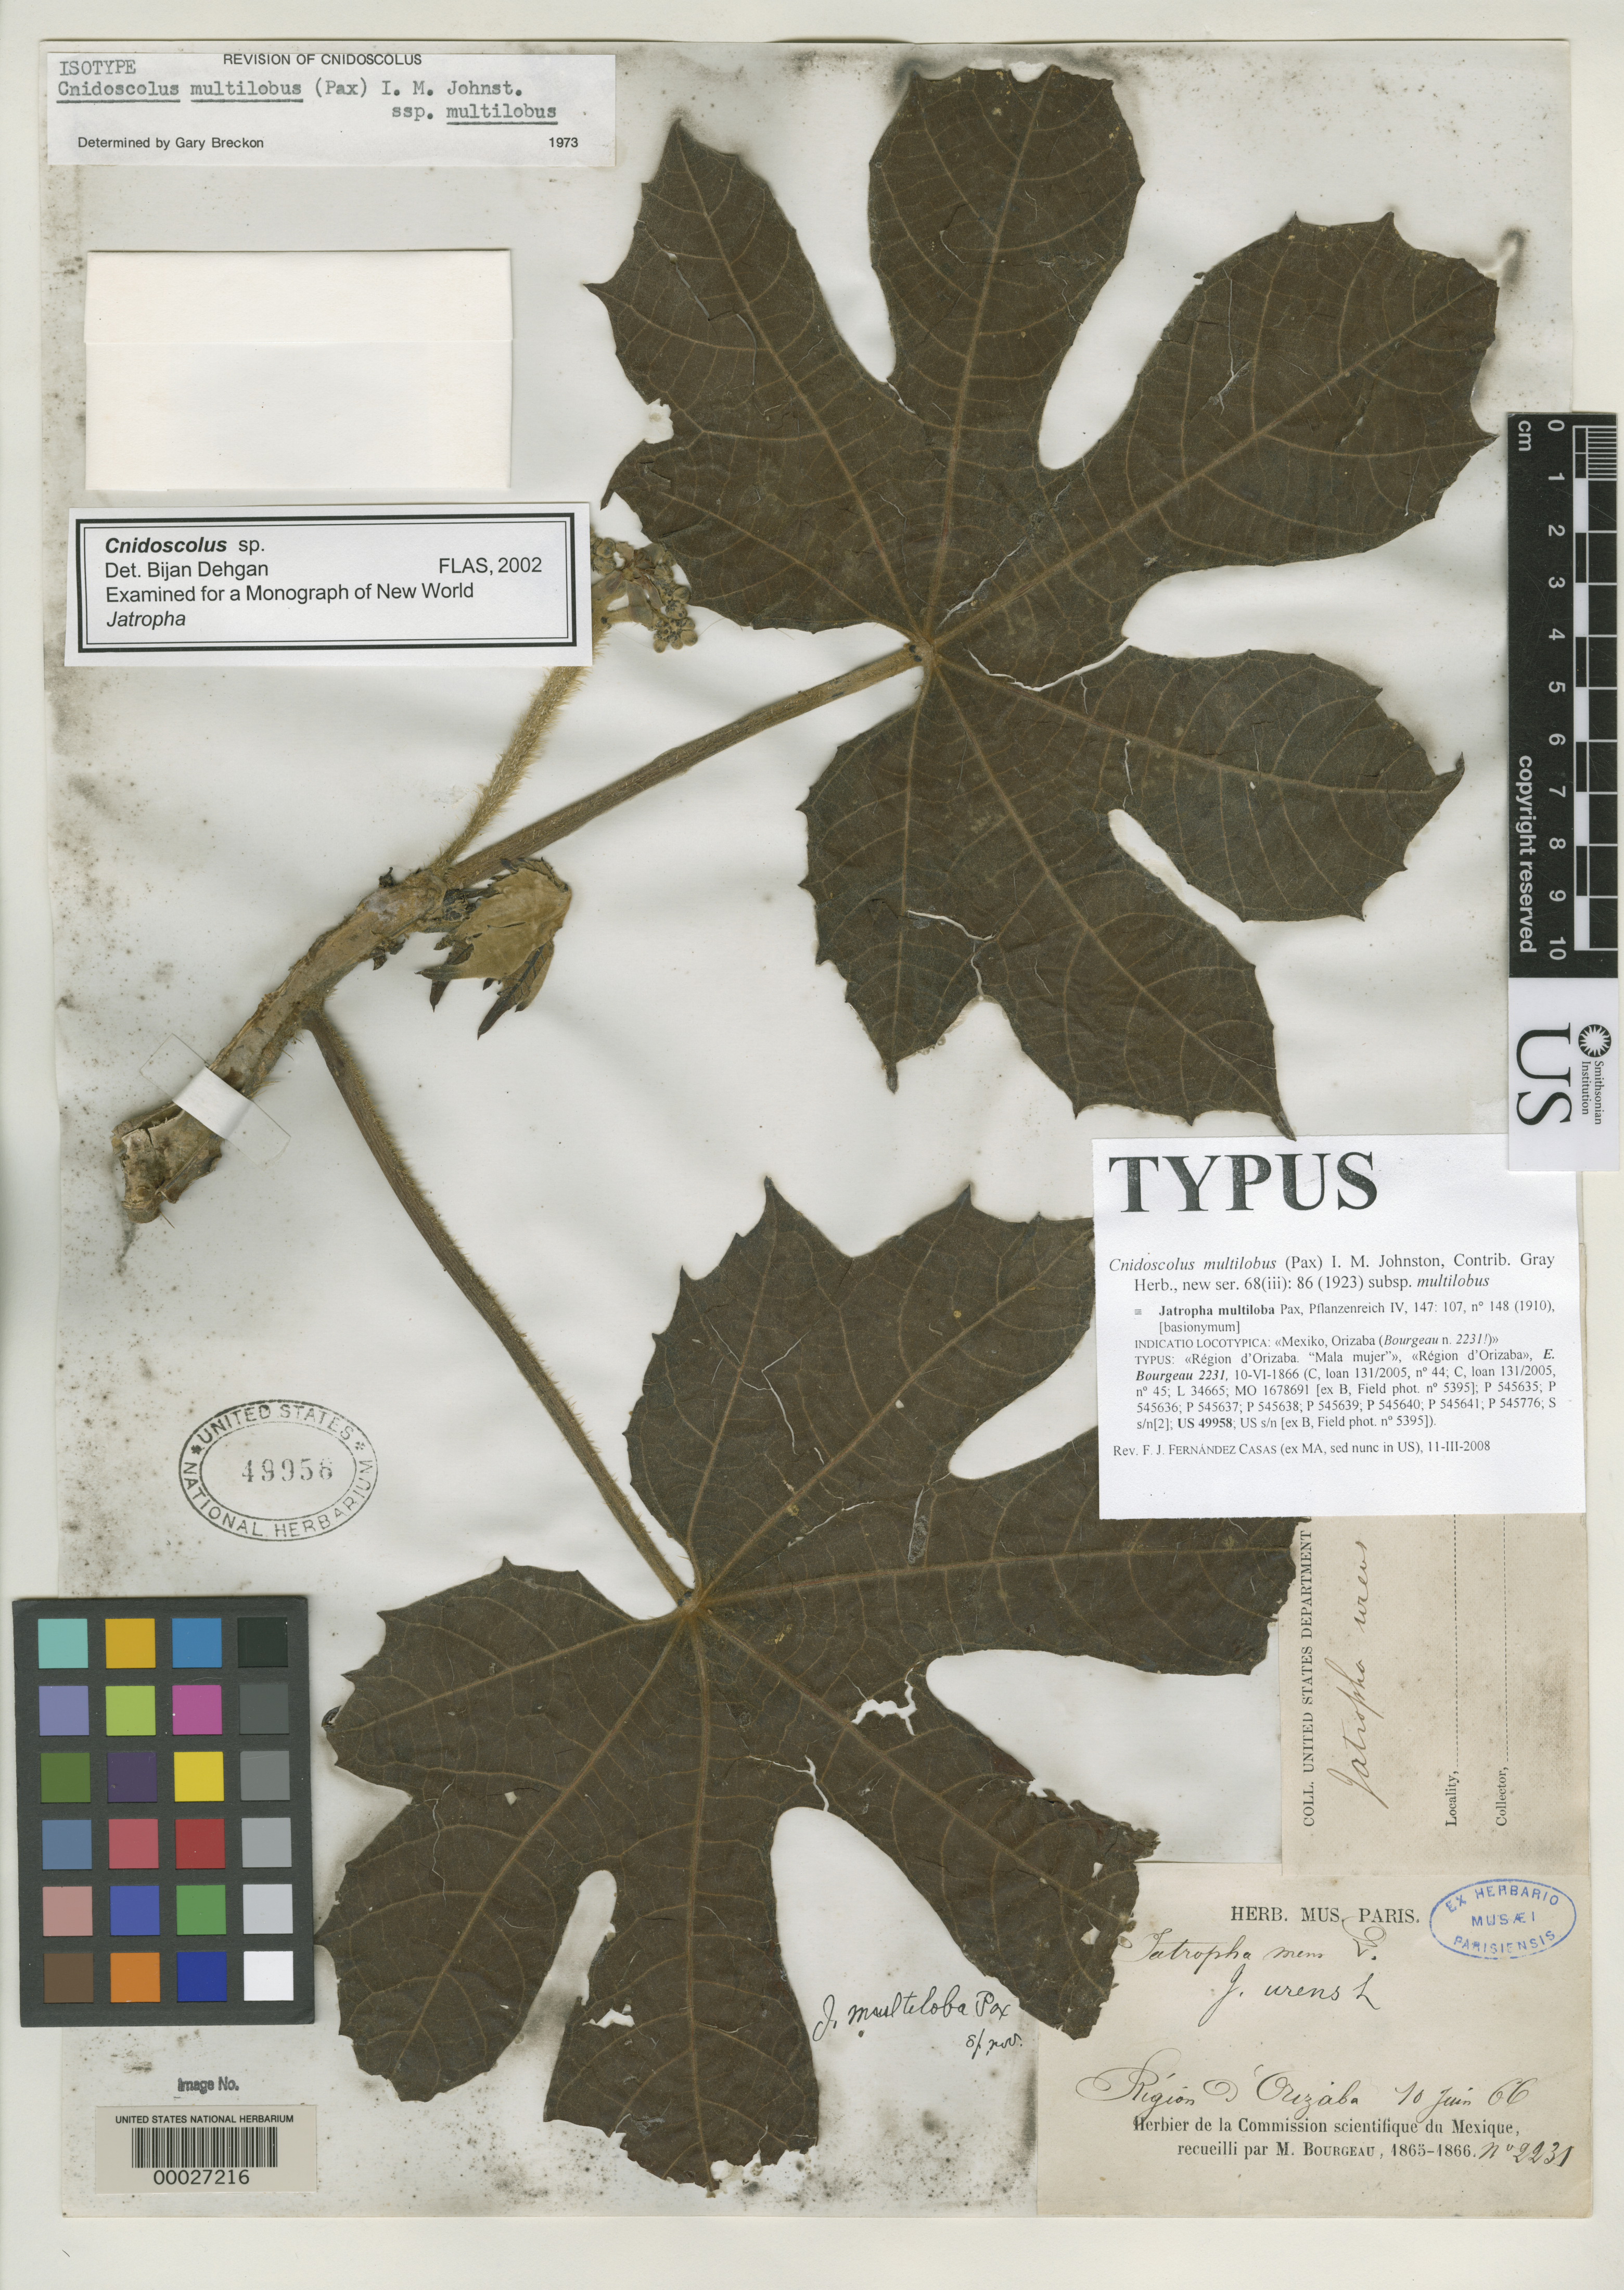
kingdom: Plantae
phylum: Tracheophyta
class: Magnoliopsida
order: Malpighiales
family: Euphorbiaceae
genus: Jatropha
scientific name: Jatropha multiloba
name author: Pax in Engl.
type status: Isotype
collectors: E. Bourgeau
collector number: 2231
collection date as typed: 10 Jun 1866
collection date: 1866-06-10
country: Mexico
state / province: Veracruz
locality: Région d'Orizaba.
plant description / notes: Annotated by B. Dehgan (2002) as "Cnidoscolus sp."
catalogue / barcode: US 49956